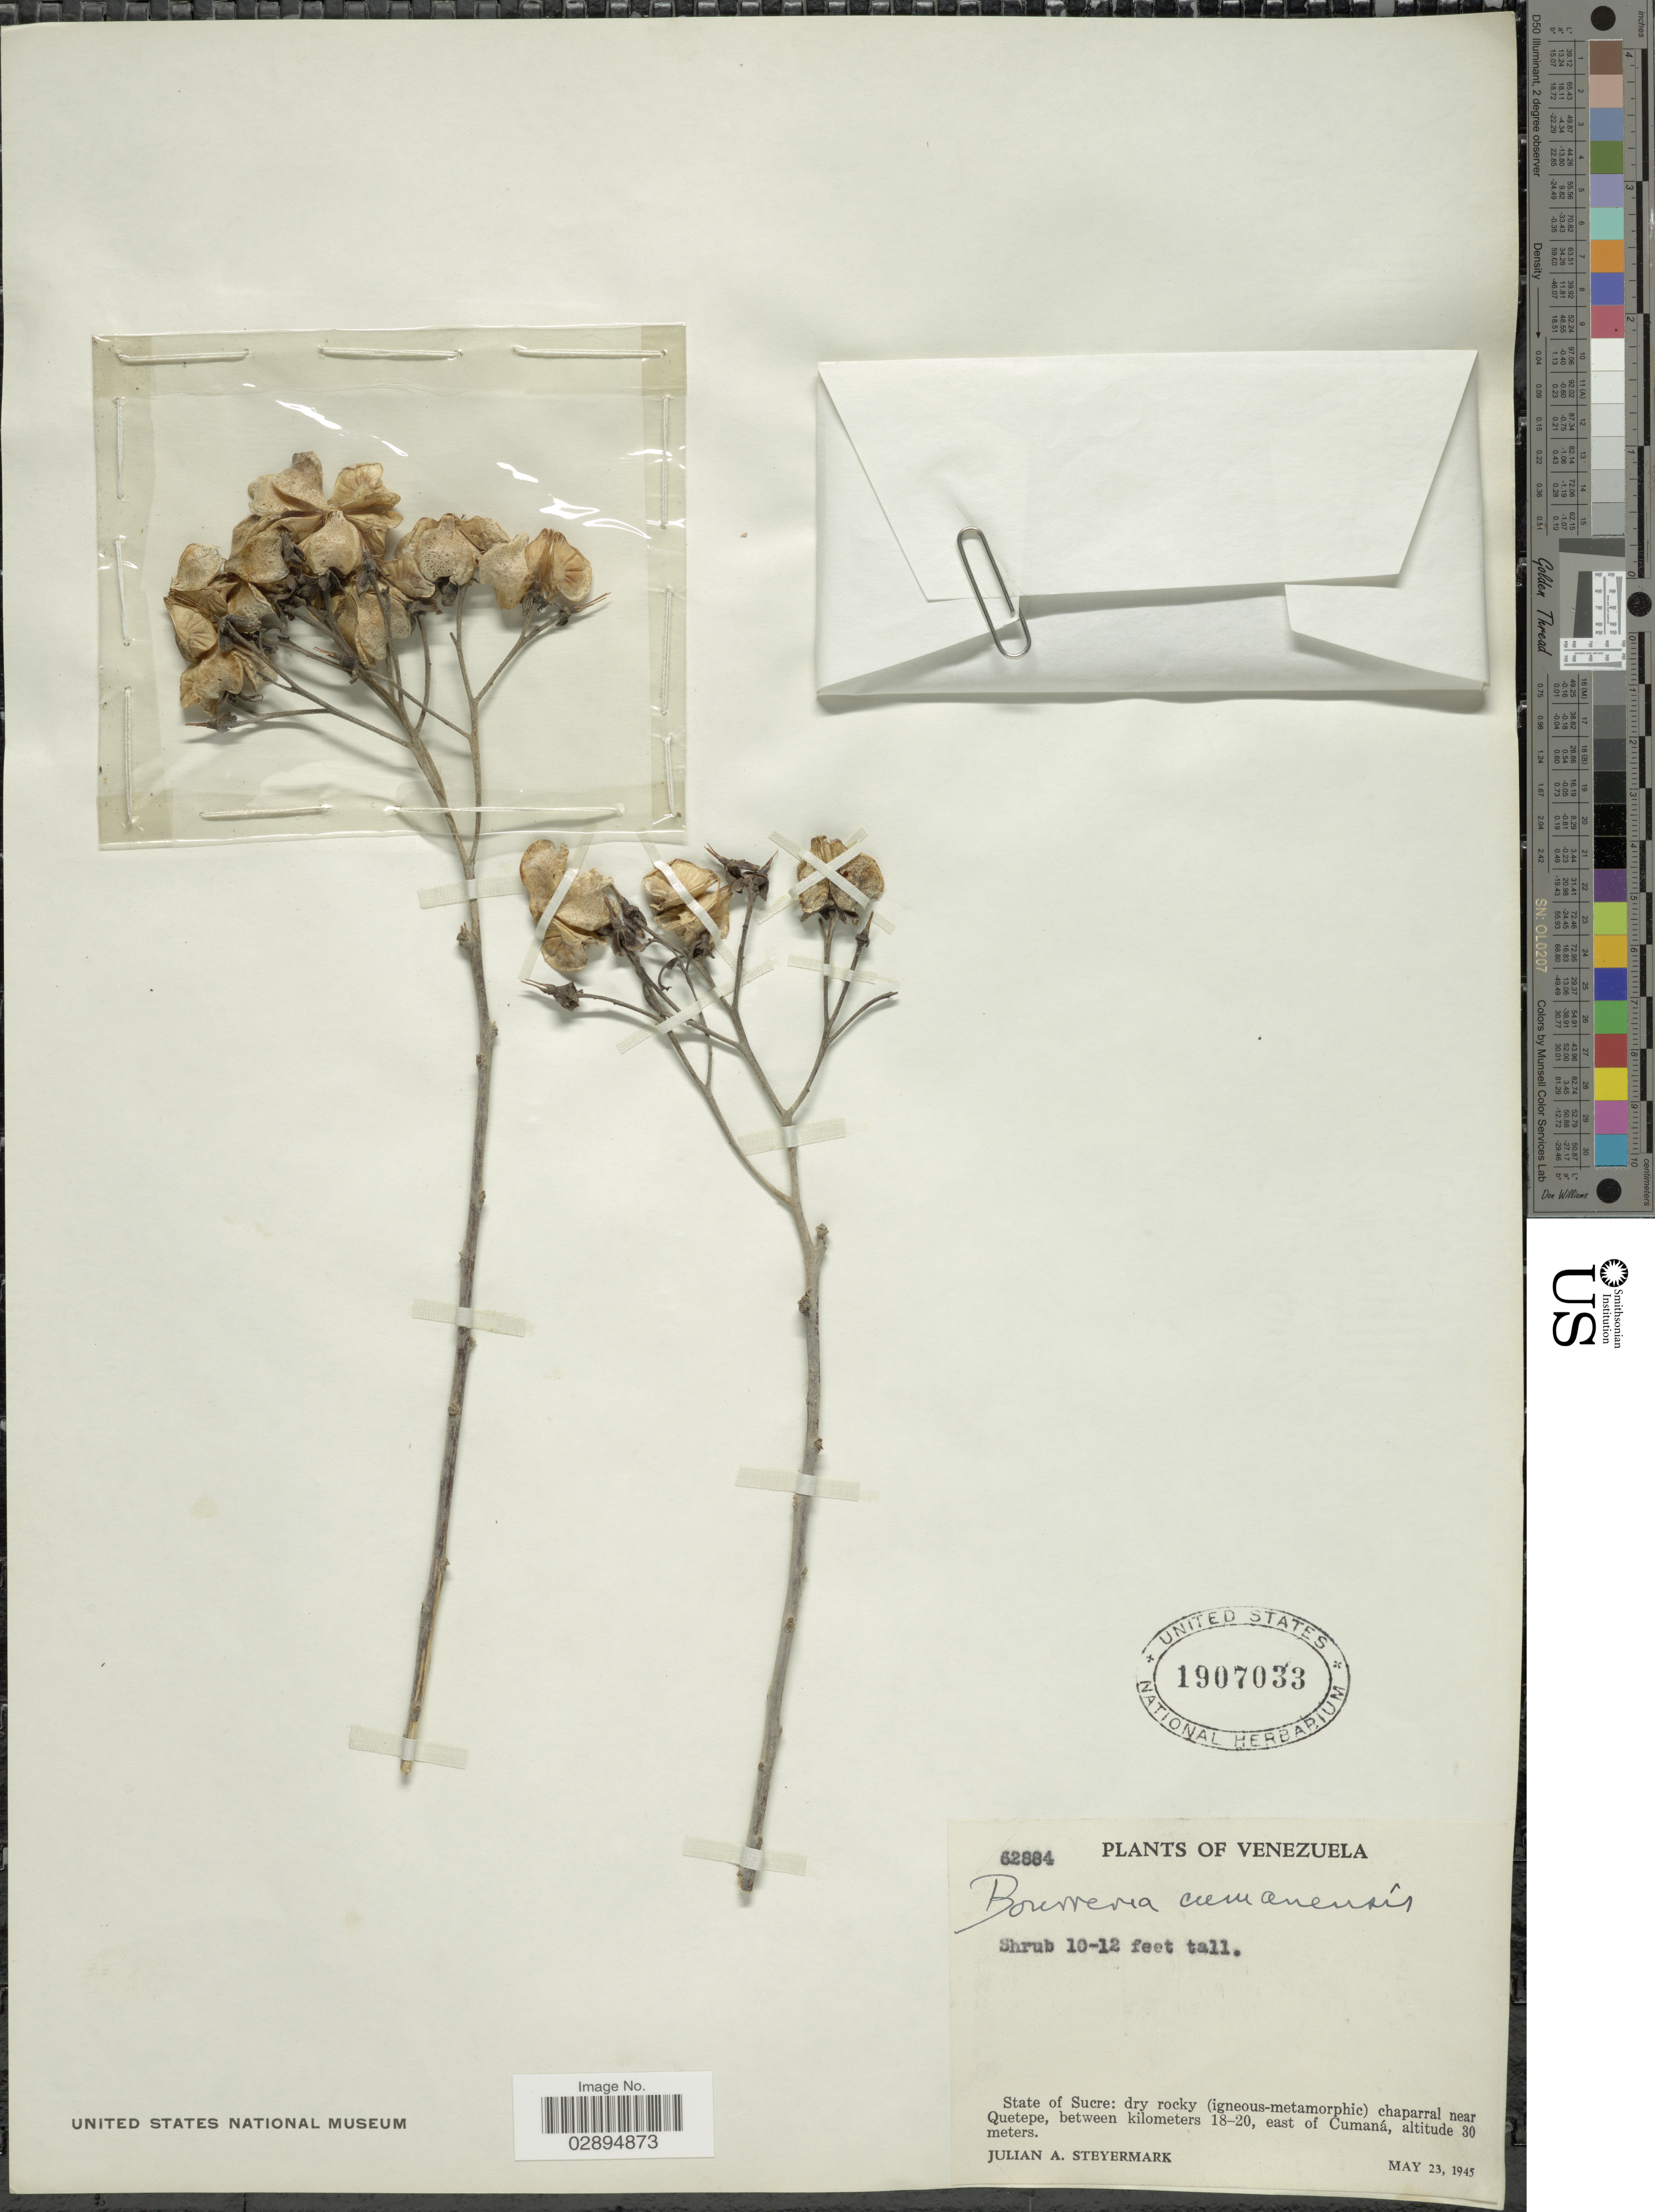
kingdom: Plantae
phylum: Tracheophyta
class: Magnoliopsida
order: Boraginales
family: Ehretiaceae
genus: Bourreria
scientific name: Bourreria exsucca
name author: (L.) Jacq.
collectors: J. Steyermark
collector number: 62884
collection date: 1945-05-23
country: Venezuela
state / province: Sucre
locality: Dry rocky (igneous-metamorphic) chaparral near Quetepe, between kilometers 18-20, east of Cumaná.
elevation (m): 30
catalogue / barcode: US 1907033